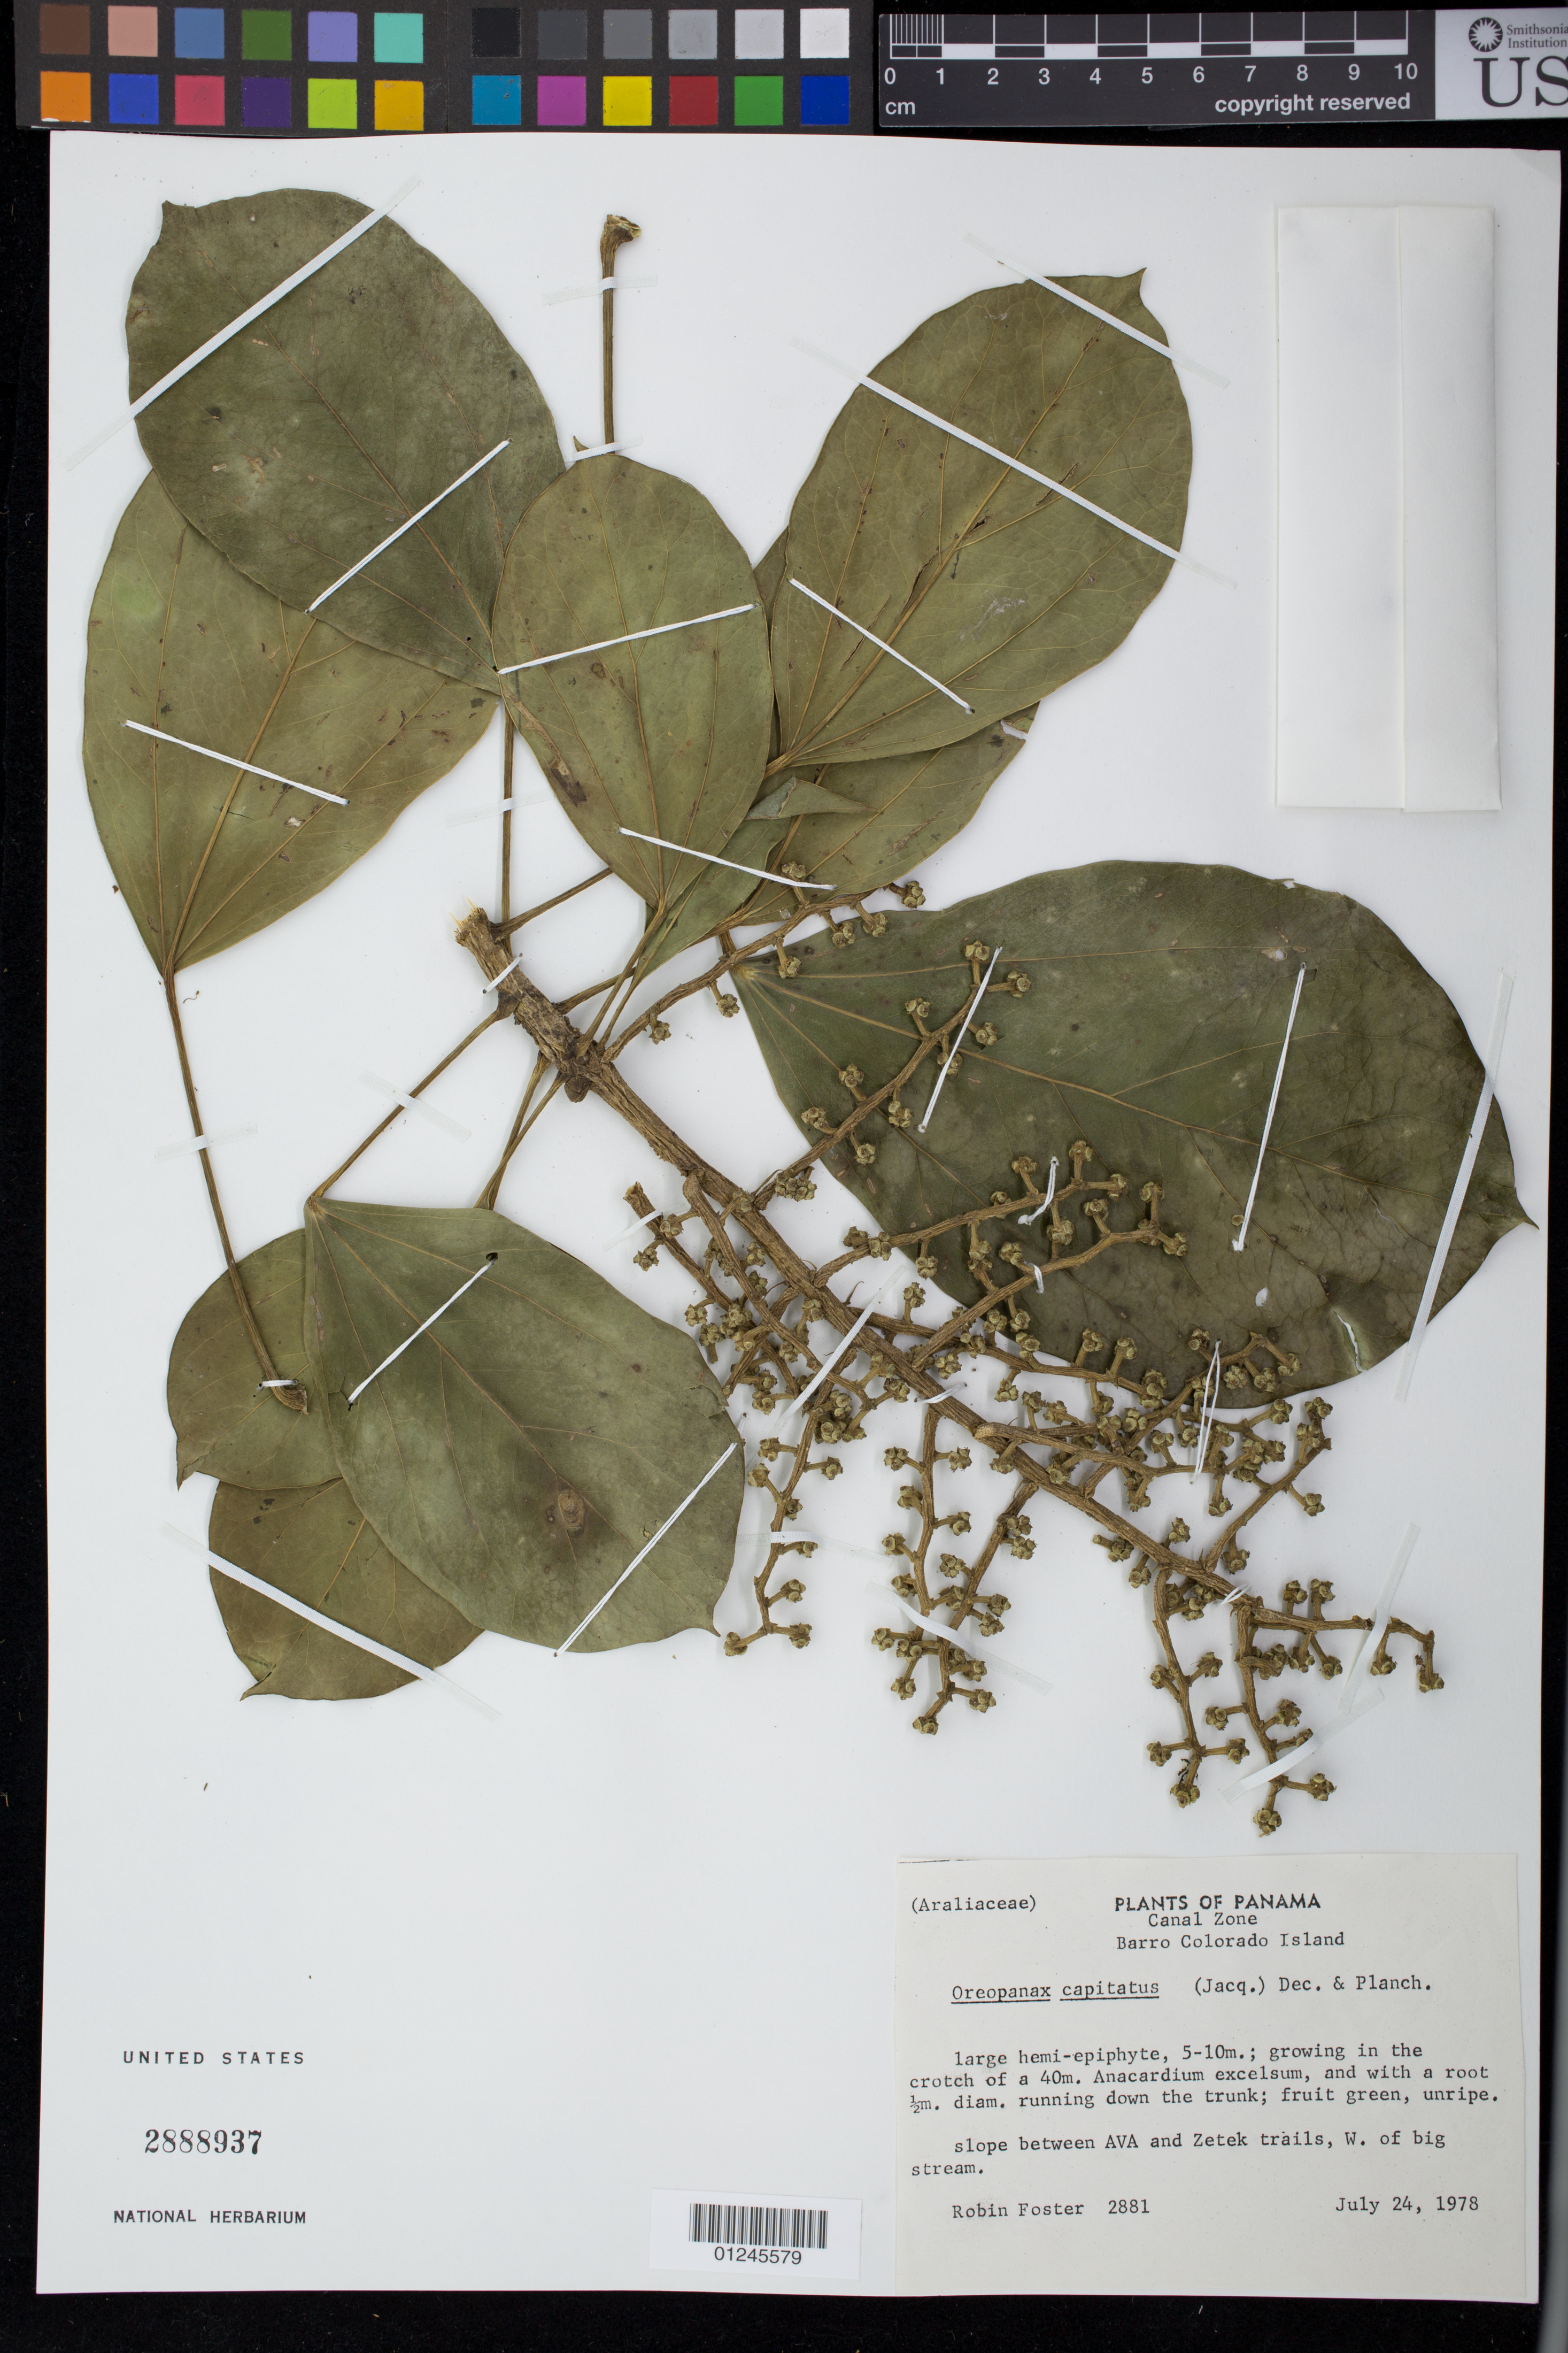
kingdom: Plantae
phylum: Tracheophyta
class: Magnoliopsida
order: Apiales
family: Araliaceae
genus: Oreopanax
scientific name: Oreopanax capitatus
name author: (Jacq.) Decne. & Planch.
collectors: R. Foster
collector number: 2881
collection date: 1978-07-24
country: Panama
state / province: Panamá Oeste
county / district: Canal Zone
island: Barro Colorado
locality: Slope between Ava and Zetek Trails, W. of big stream. Barro Colorado Island, Canal Zone.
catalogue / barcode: US 2888937